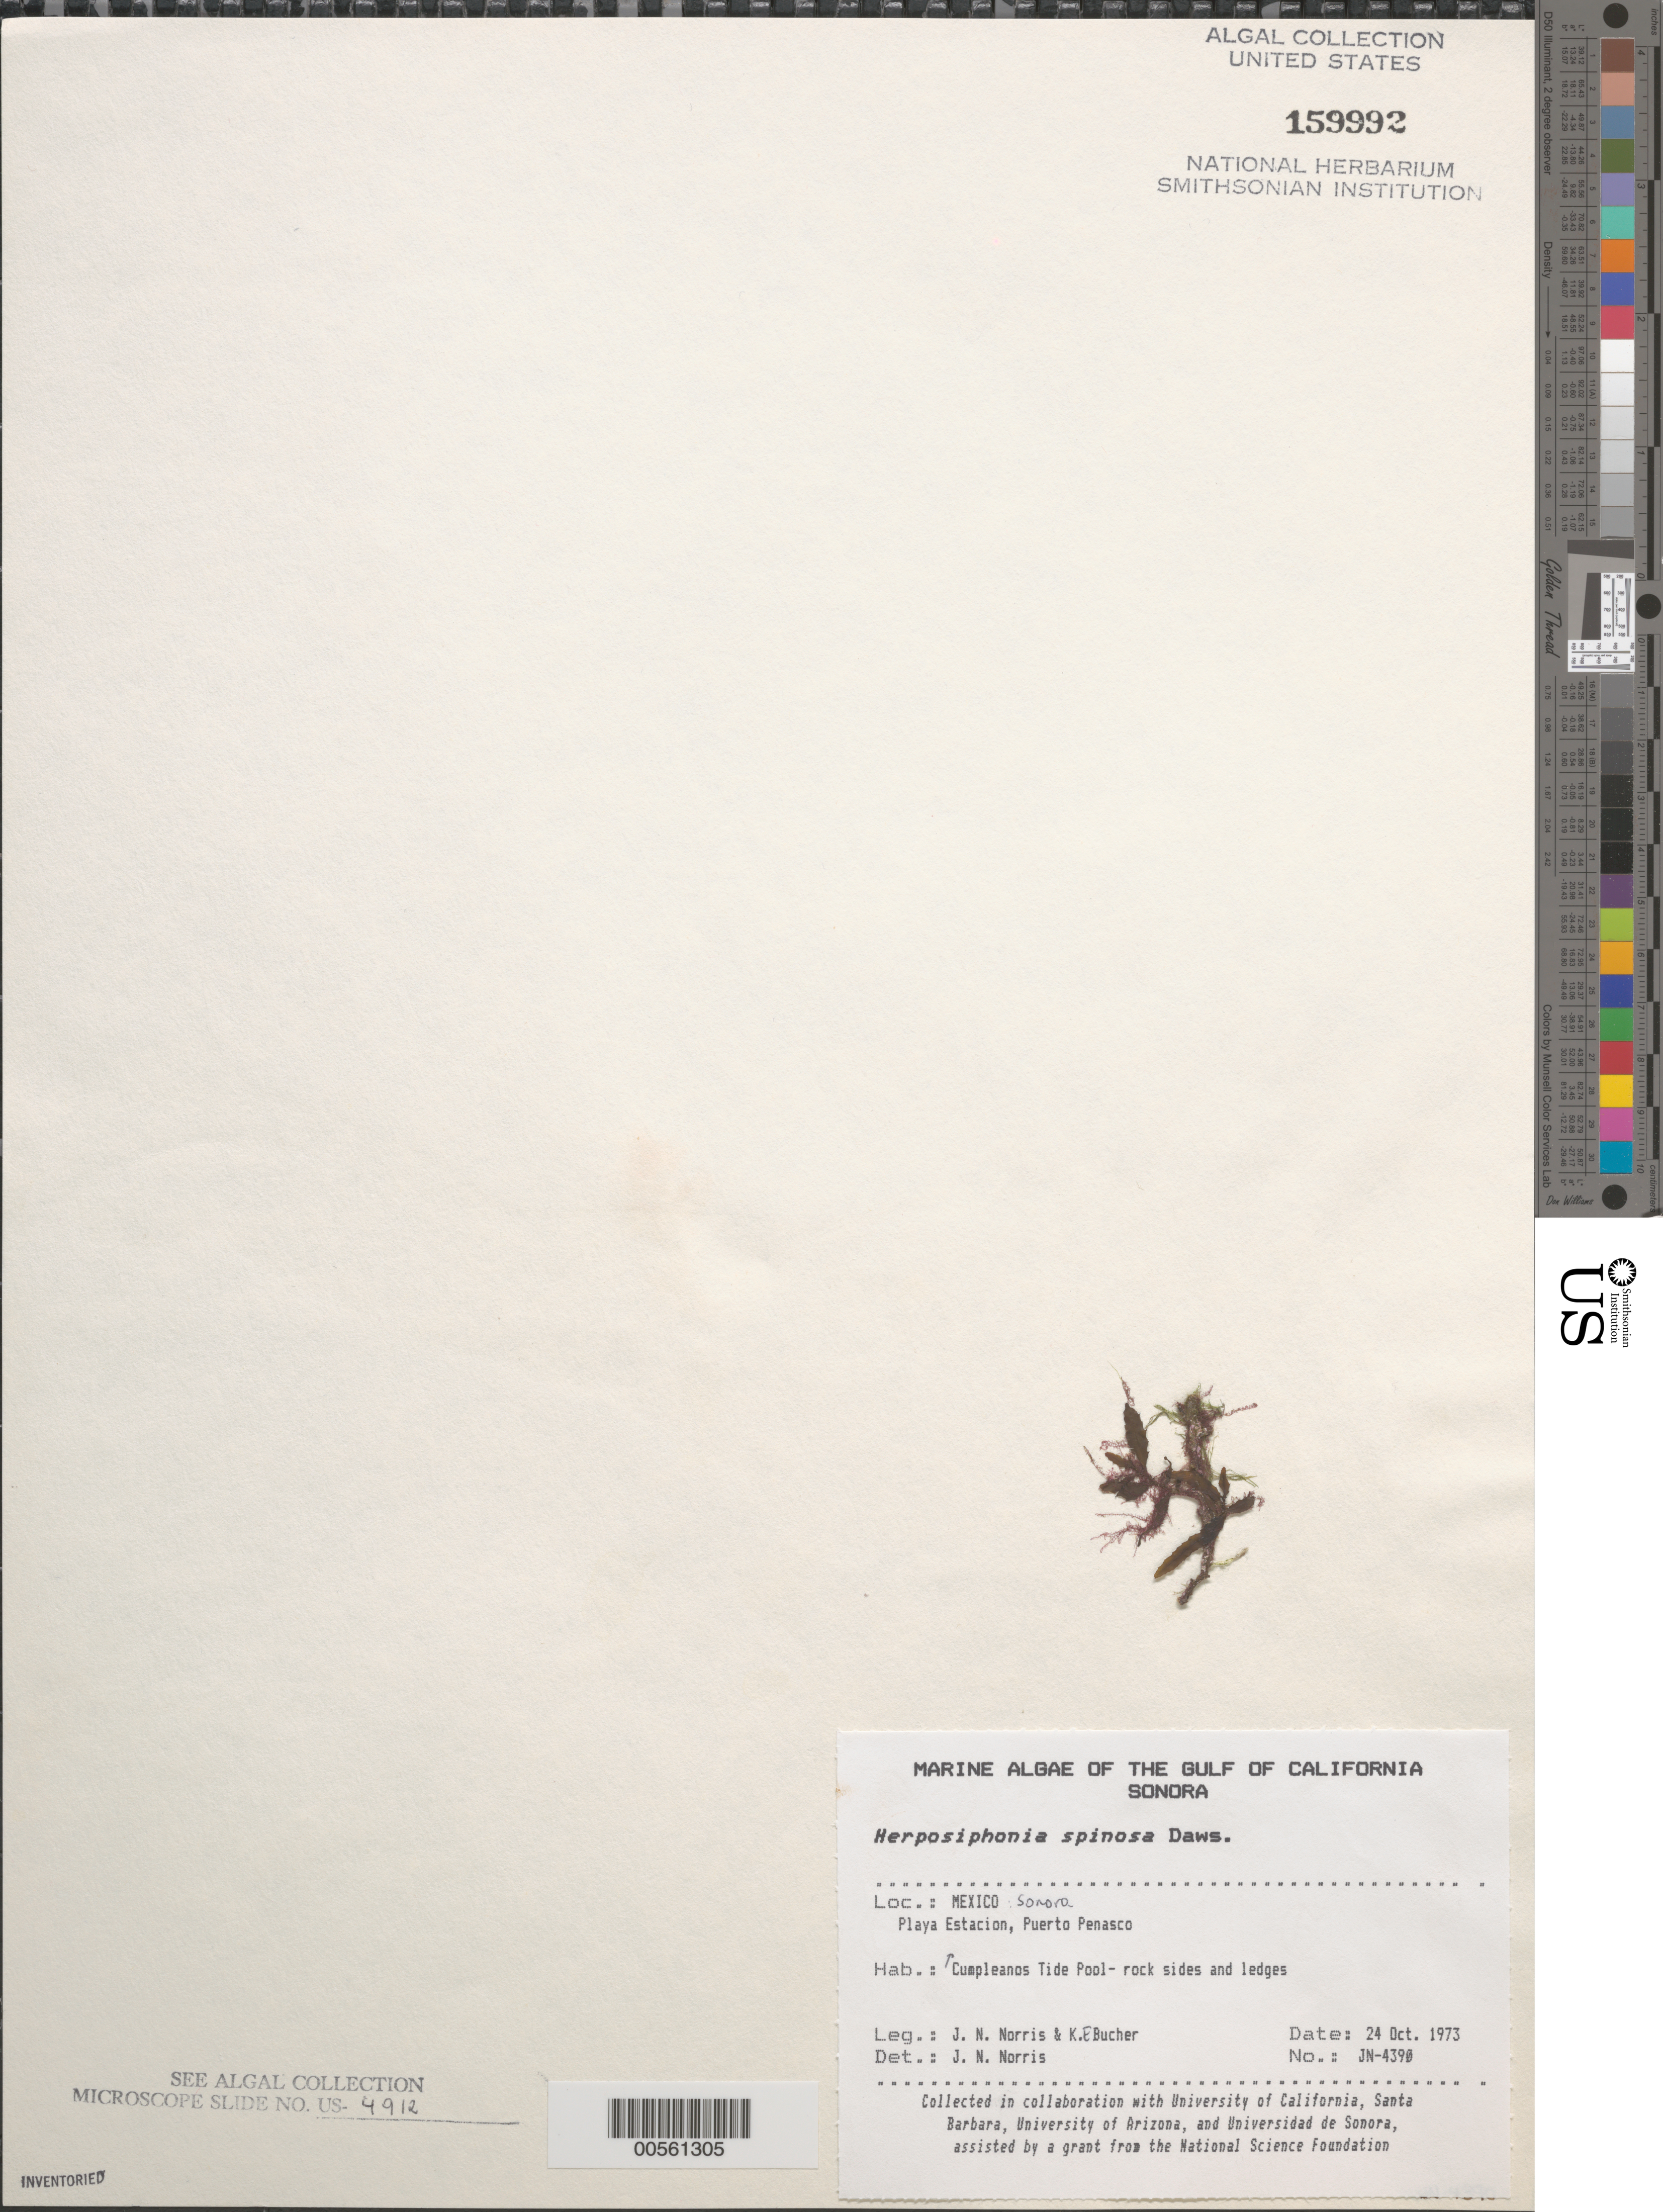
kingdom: Plantae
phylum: Rhodophyta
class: Florideophyceae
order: Ceramiales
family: Rhodomelaceae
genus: Herposiphonia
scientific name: Herposiphonia spinosa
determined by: Norris, James N.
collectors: J. N. Norris & K. E. Bucher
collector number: JN-4390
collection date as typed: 24 Oct 1973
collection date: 1973-10-24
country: Mexico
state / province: Sonora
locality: Playa Estacion, Puerto Penasco, Cumpleanos Tide Pool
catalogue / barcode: US 159992